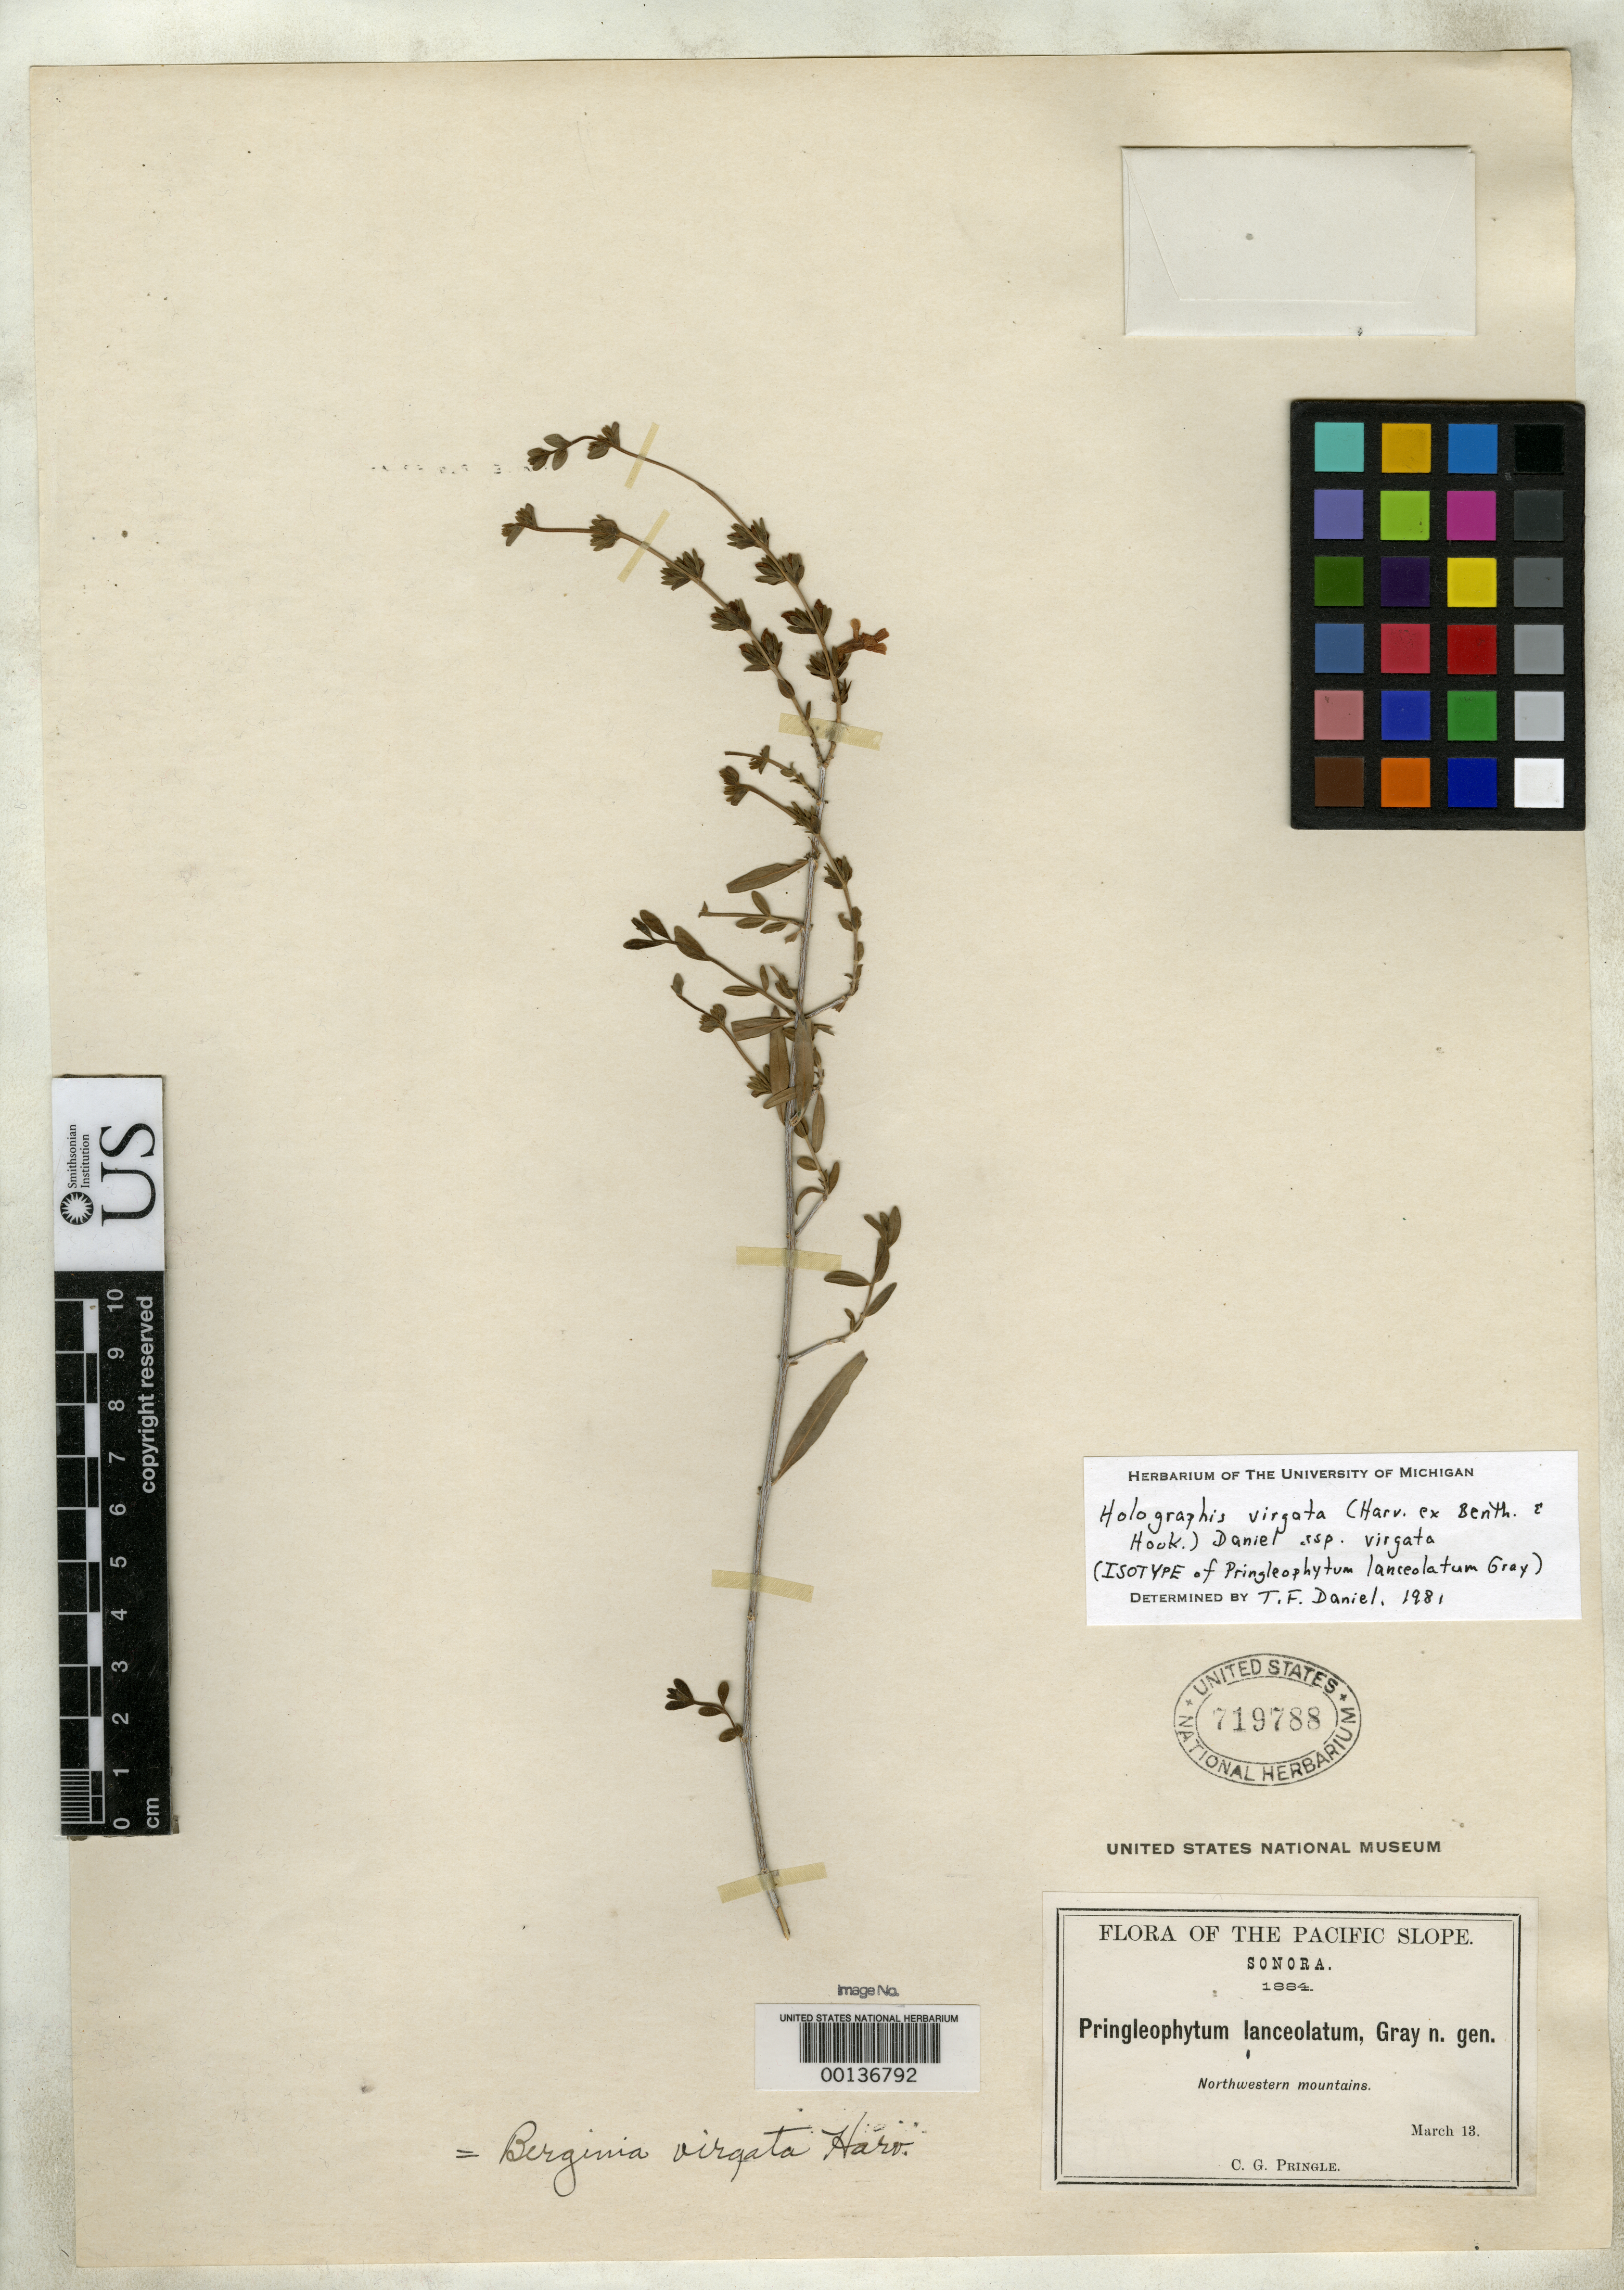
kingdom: Plantae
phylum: Tracheophyta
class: Magnoliopsida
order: Lamiales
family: Acanthaceae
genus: Pringleophytum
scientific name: Pringleophytum lanceolatum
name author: A. Gray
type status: Isotype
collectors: C. G. Pringle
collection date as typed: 13 Mar 1884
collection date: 1884-03-13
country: Mexico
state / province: Sonora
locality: Northwestern mountains.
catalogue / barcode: US 719788